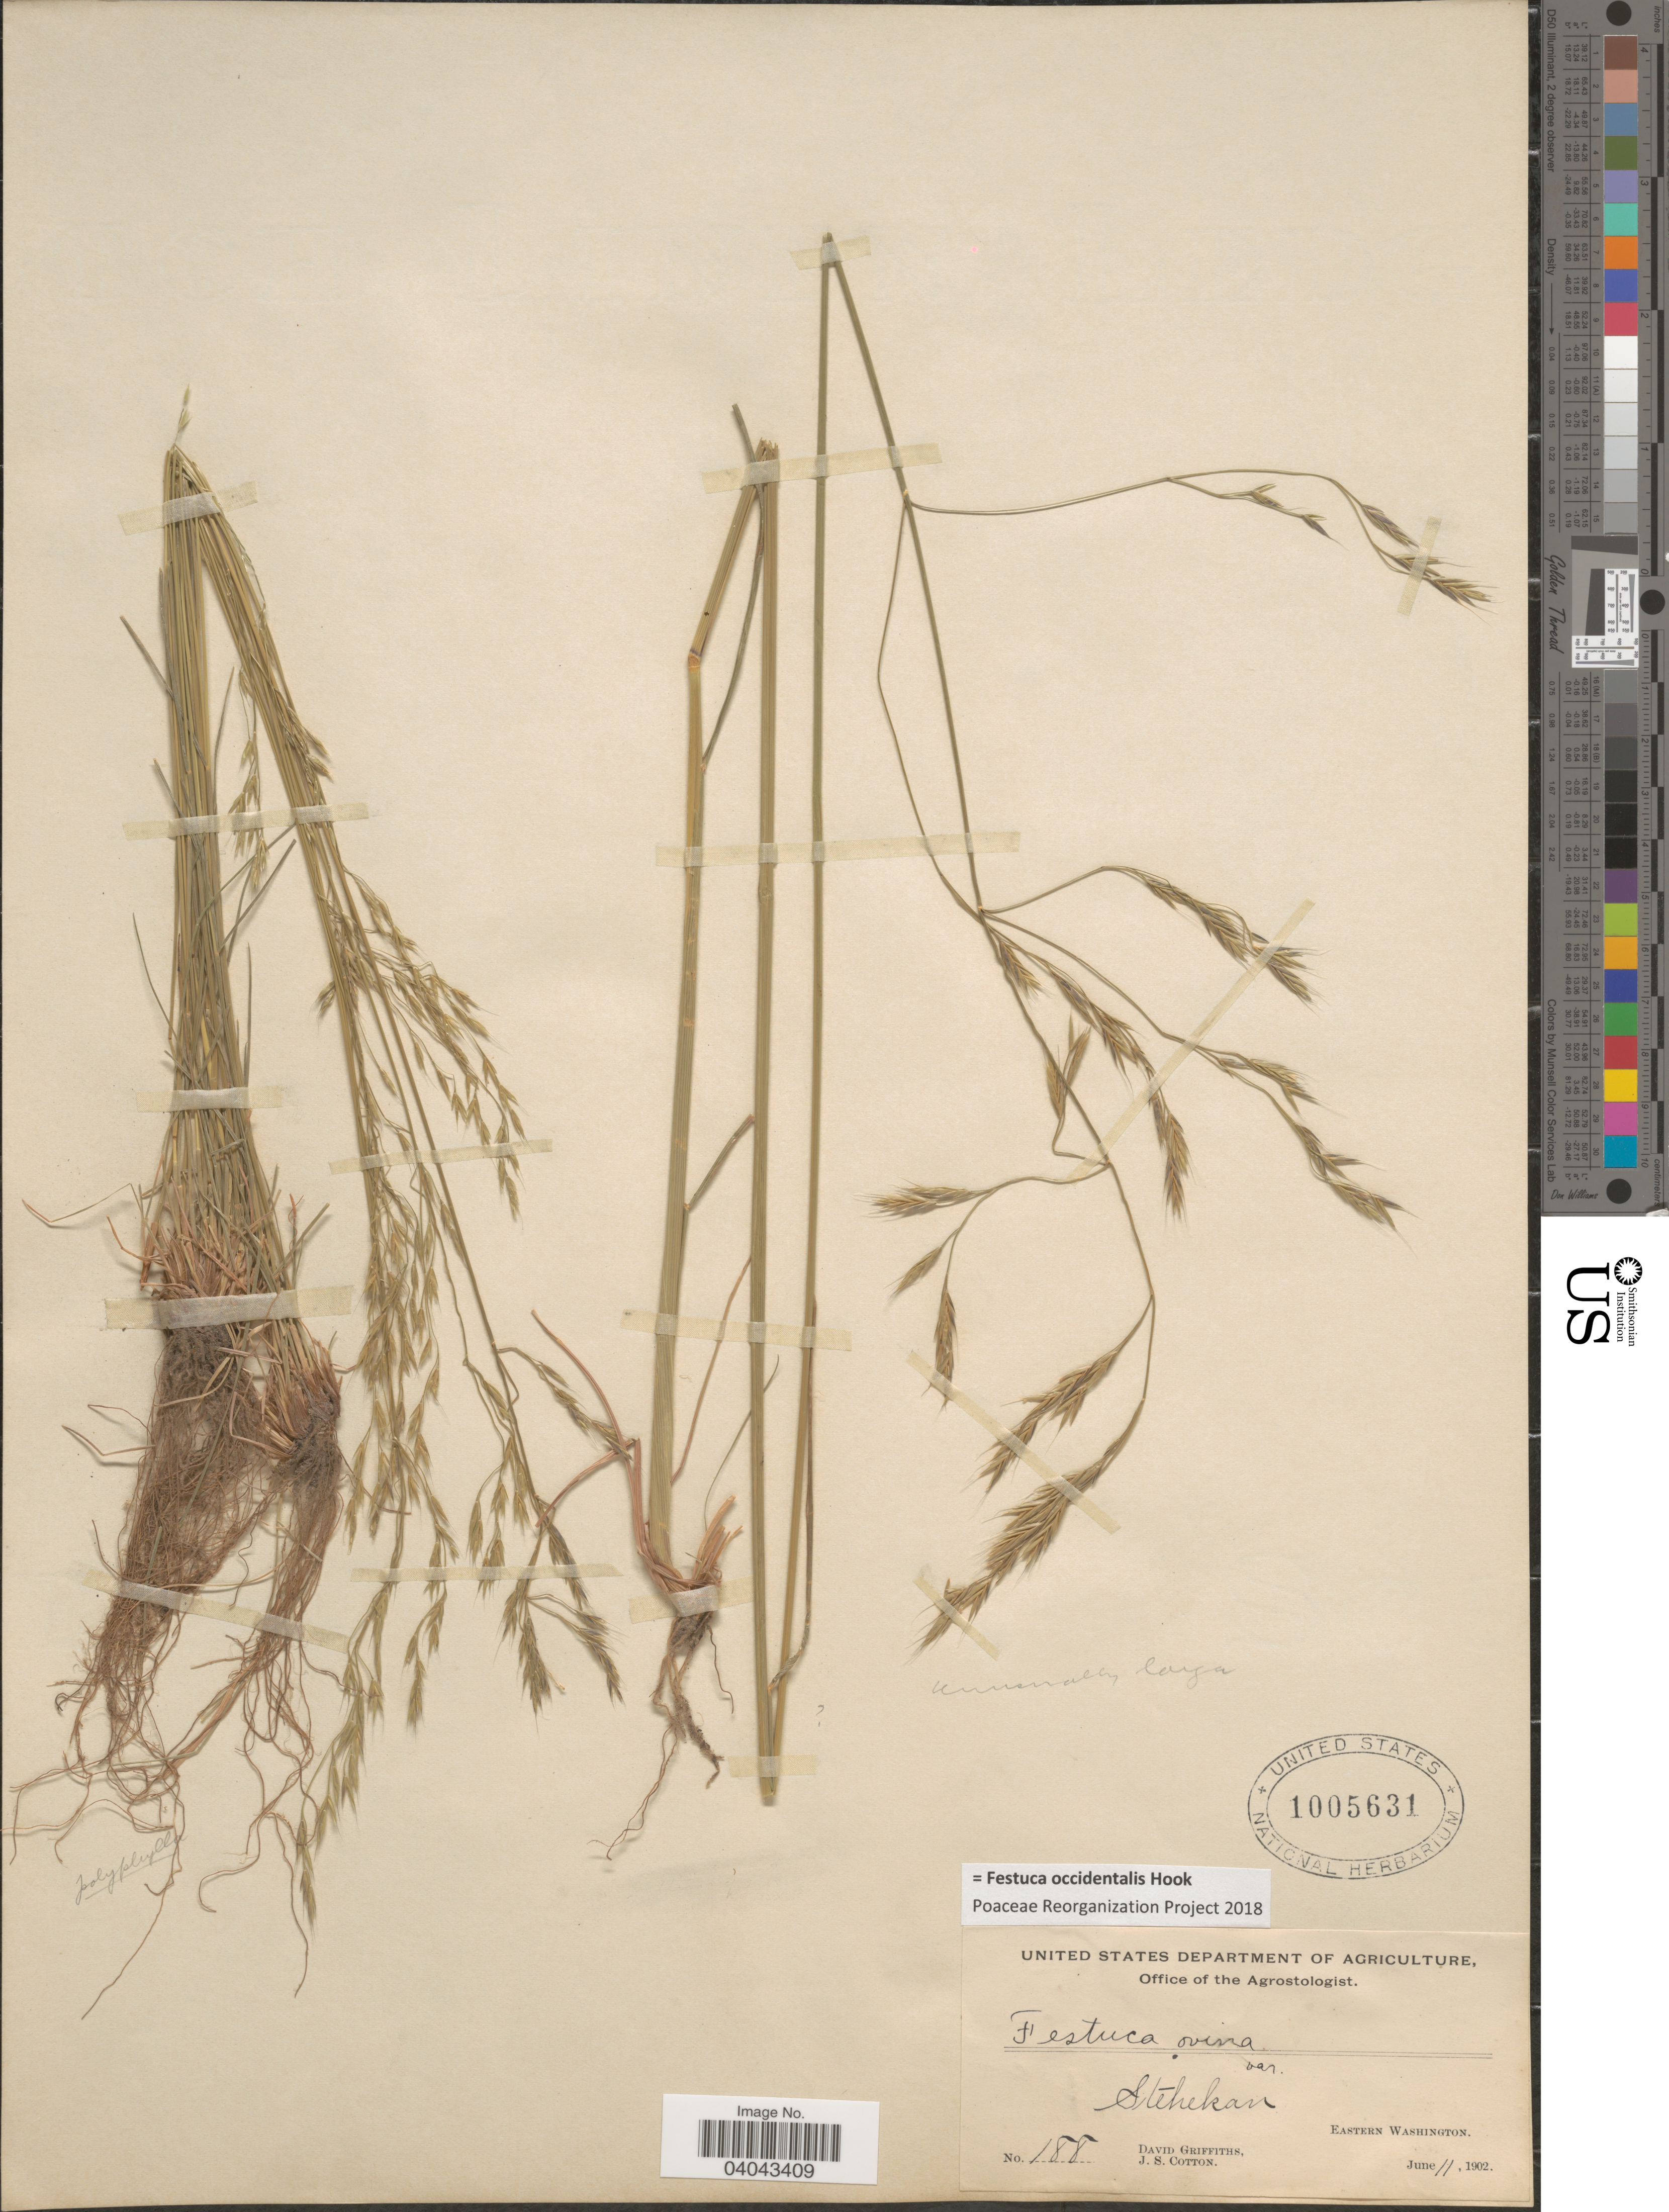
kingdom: Plantae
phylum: Tracheophyta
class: Liliopsida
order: Poales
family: Poaceae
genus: Festuca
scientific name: Festuca occidentalis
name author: Hook.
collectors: D. Griffiths & J. S. Cotton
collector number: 188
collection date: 1902-06-11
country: United States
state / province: Washington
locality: Stehekan. Eastern Washington.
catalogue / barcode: US 1005631